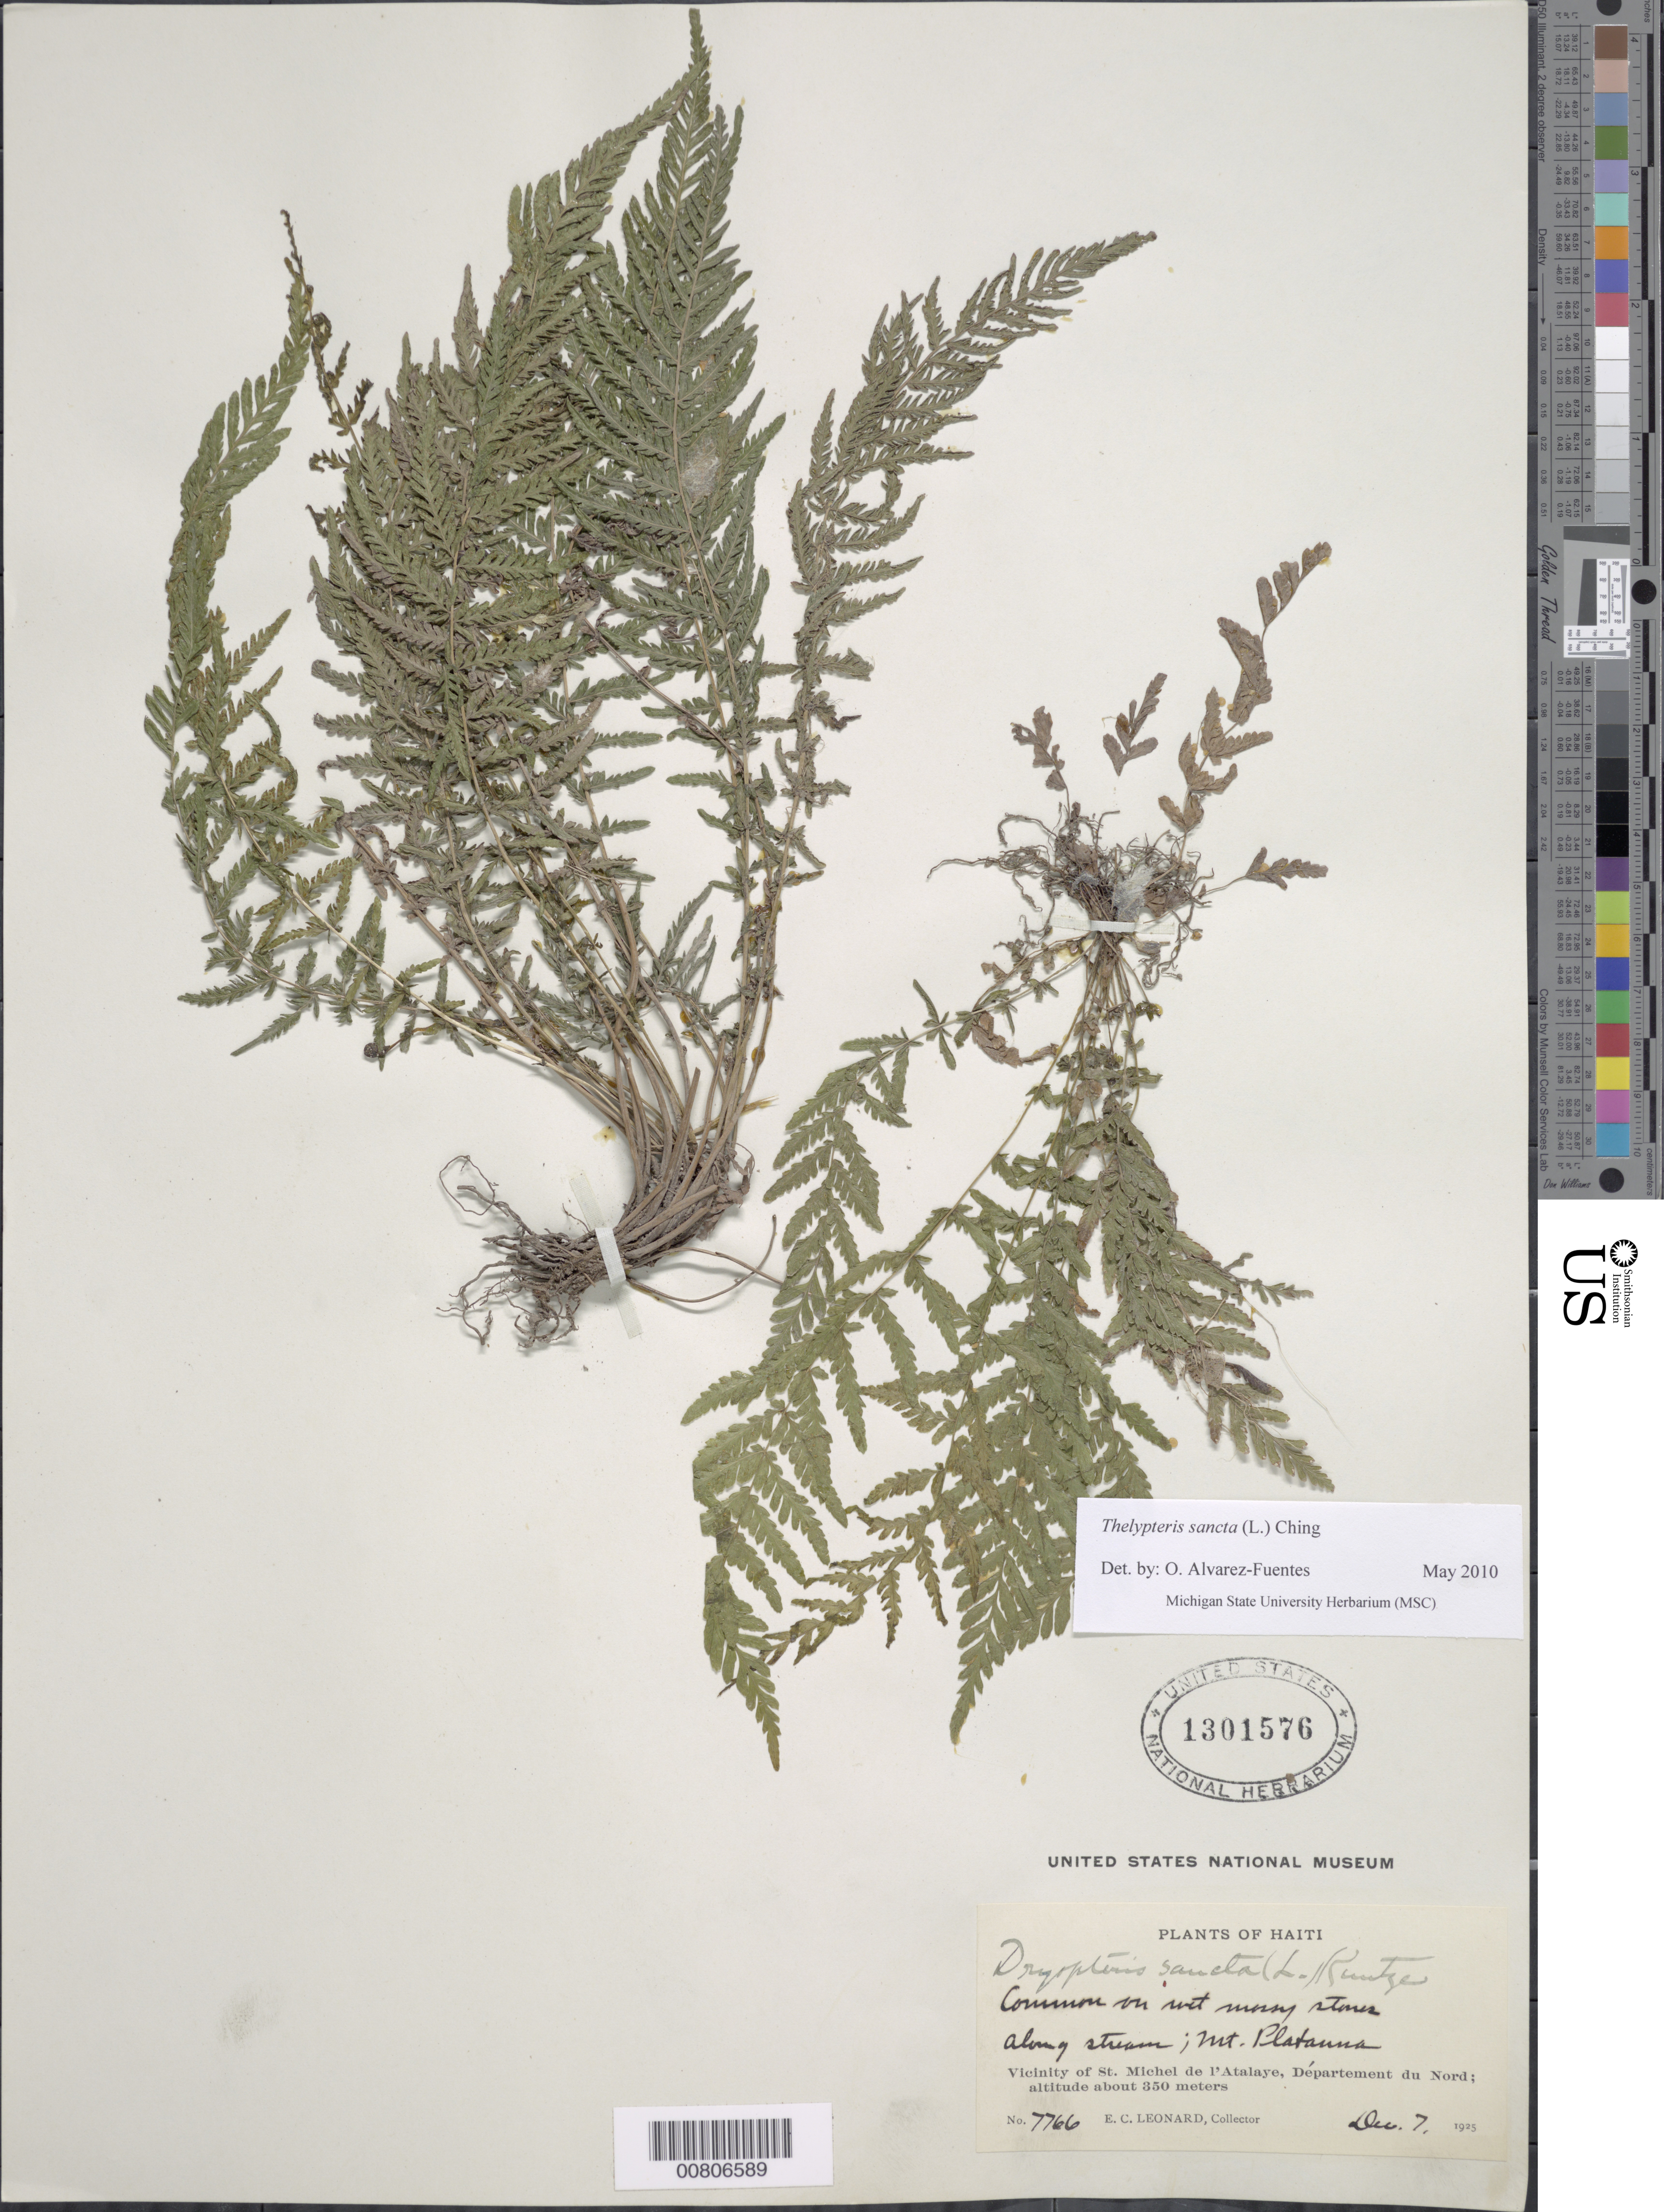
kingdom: Plantae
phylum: Tracheophyta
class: Polypodiopsida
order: Polypodiales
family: Thelypteridaceae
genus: Amauropelta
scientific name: Amauropelta sancta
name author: (L.) Pic. Serm.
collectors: E. C. Leonard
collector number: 7766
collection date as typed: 07 Dec 1925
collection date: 1925-12-07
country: Haiti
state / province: Nord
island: Hispaniola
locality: St. Michel de l'Atalaye, Mt. Platanna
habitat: Along stream, wet mossy stones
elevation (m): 350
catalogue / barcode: US 1301576